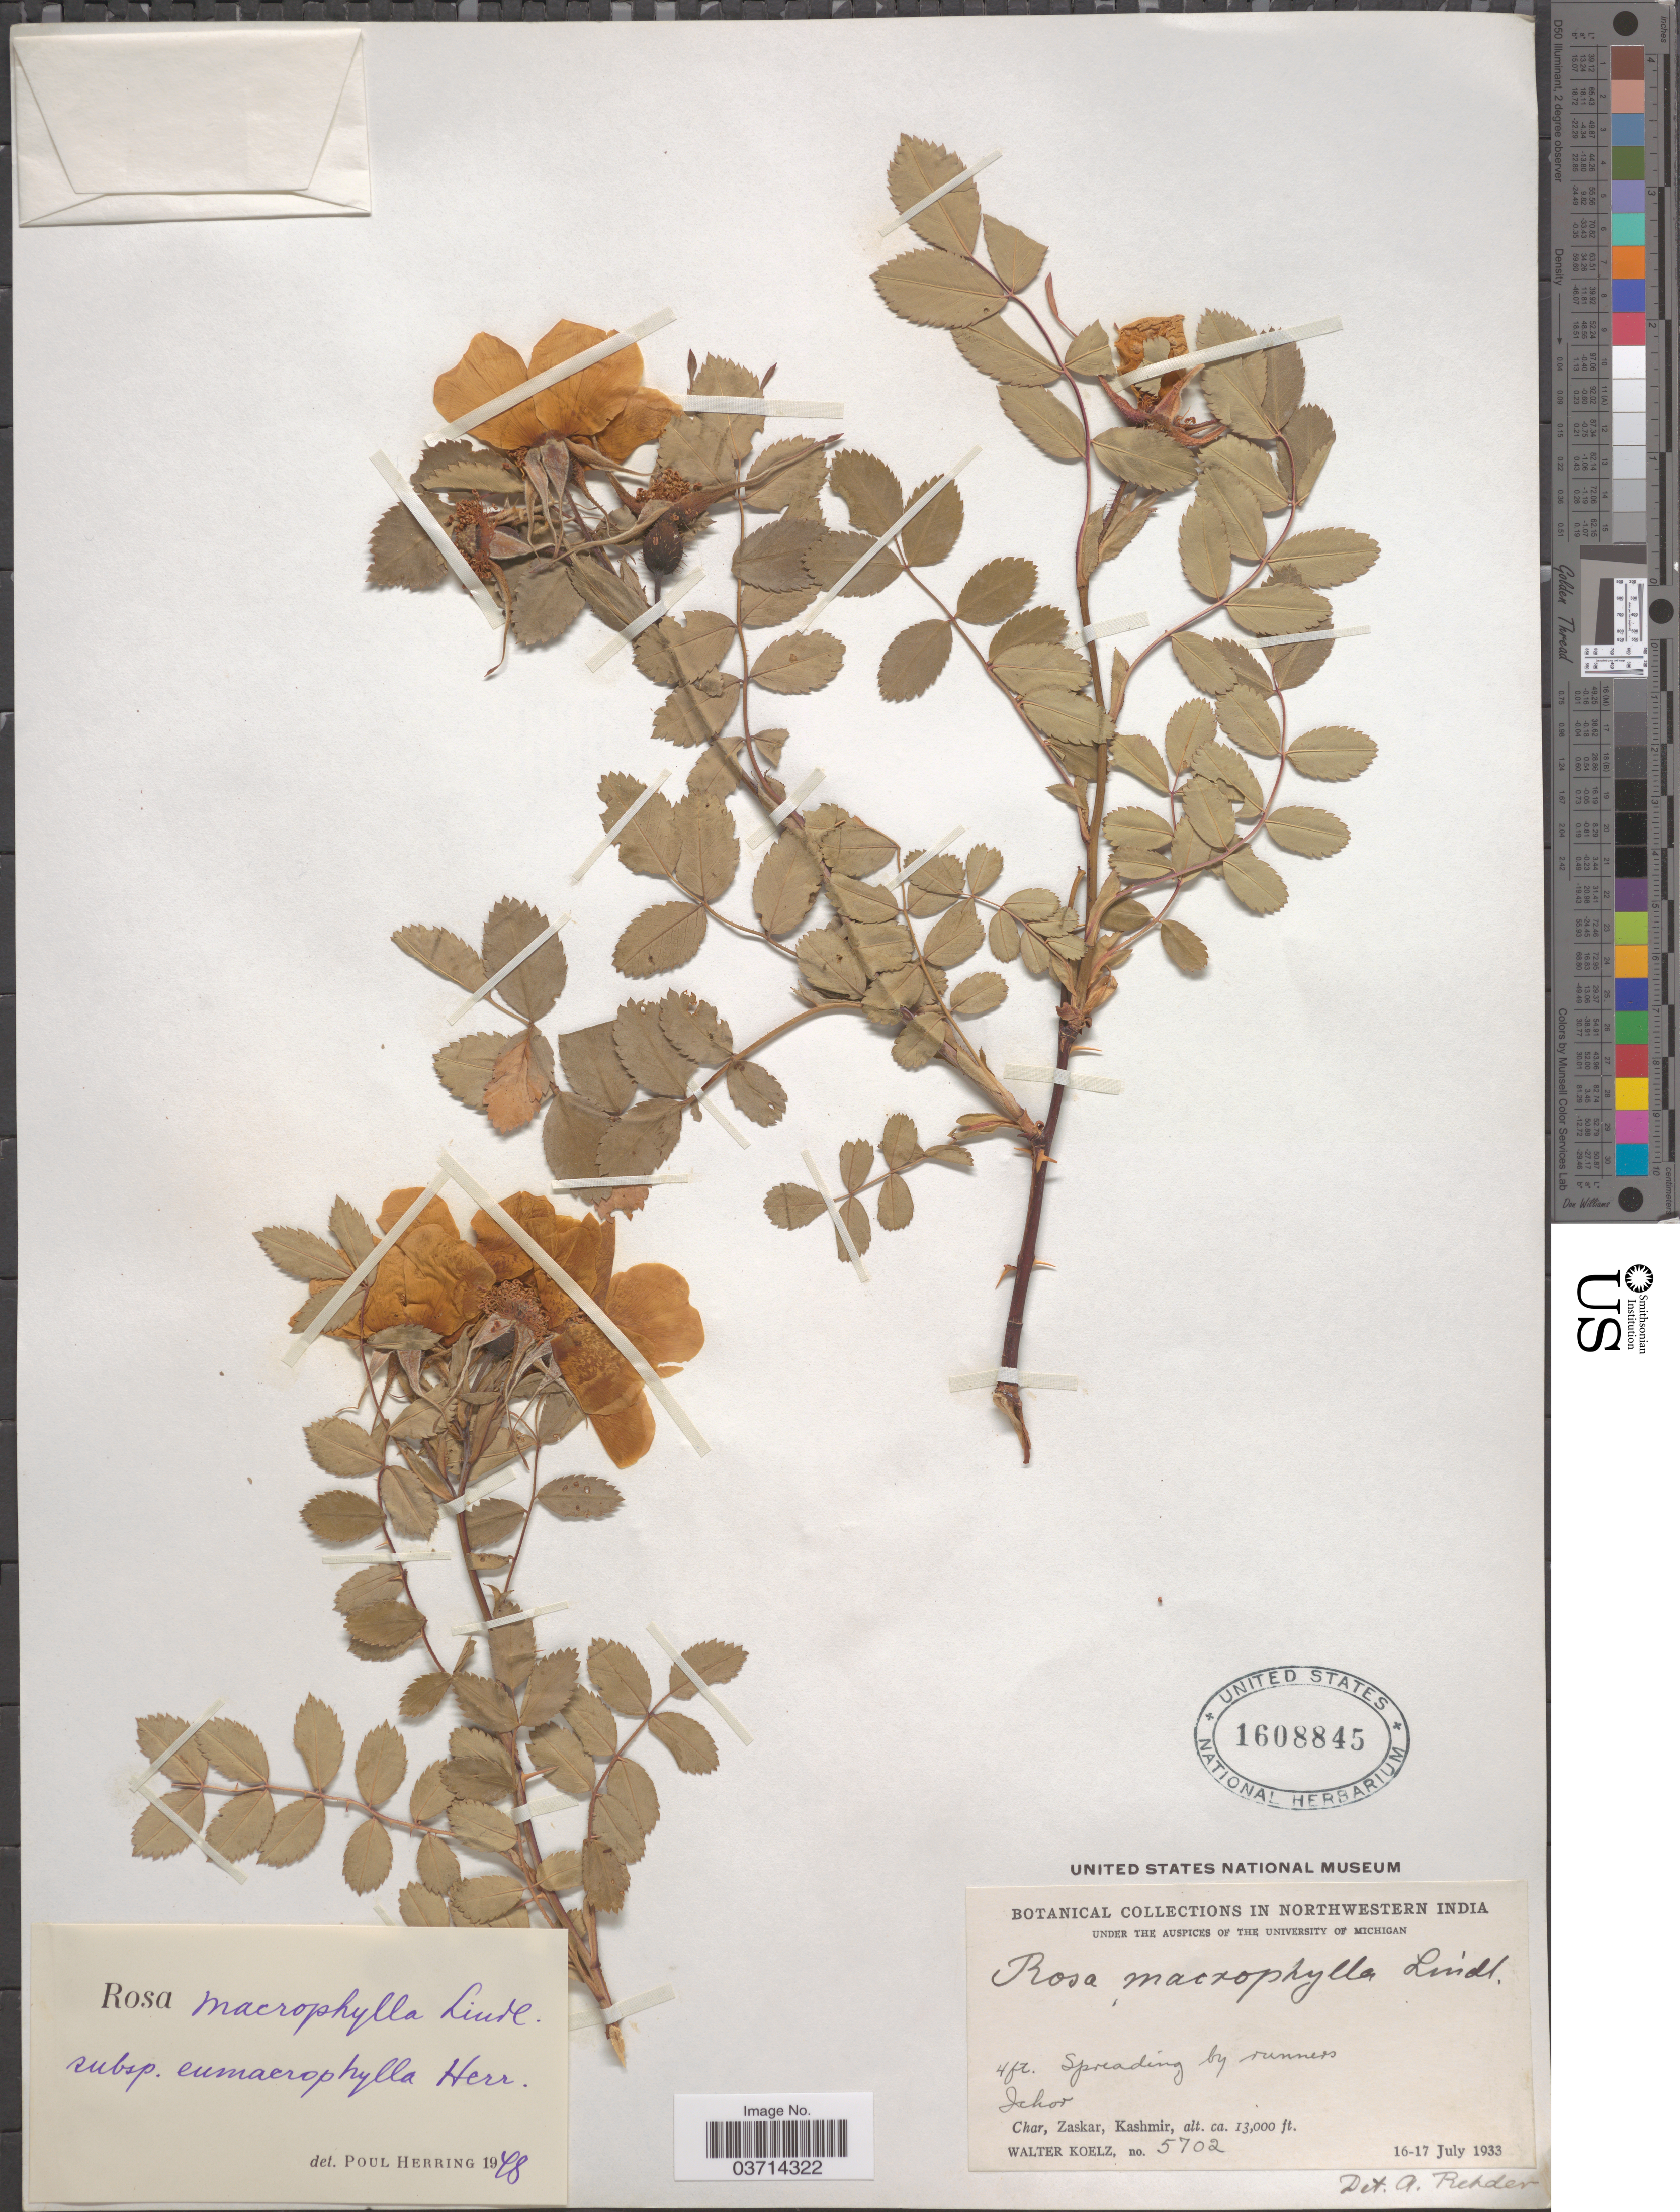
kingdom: Plantae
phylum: Tracheophyta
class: Magnoliopsida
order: Rosales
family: Rosaceae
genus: Rosa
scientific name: Rosa macrophylla var. macrophylla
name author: Lindl.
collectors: W. N. Koelz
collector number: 5702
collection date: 1933-07-16/1933-07-17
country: India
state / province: Jammu and Kashmir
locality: Northwestern India. Ichor. Char, Zaskar, Kashmir.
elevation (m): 3962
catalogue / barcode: US 1608845